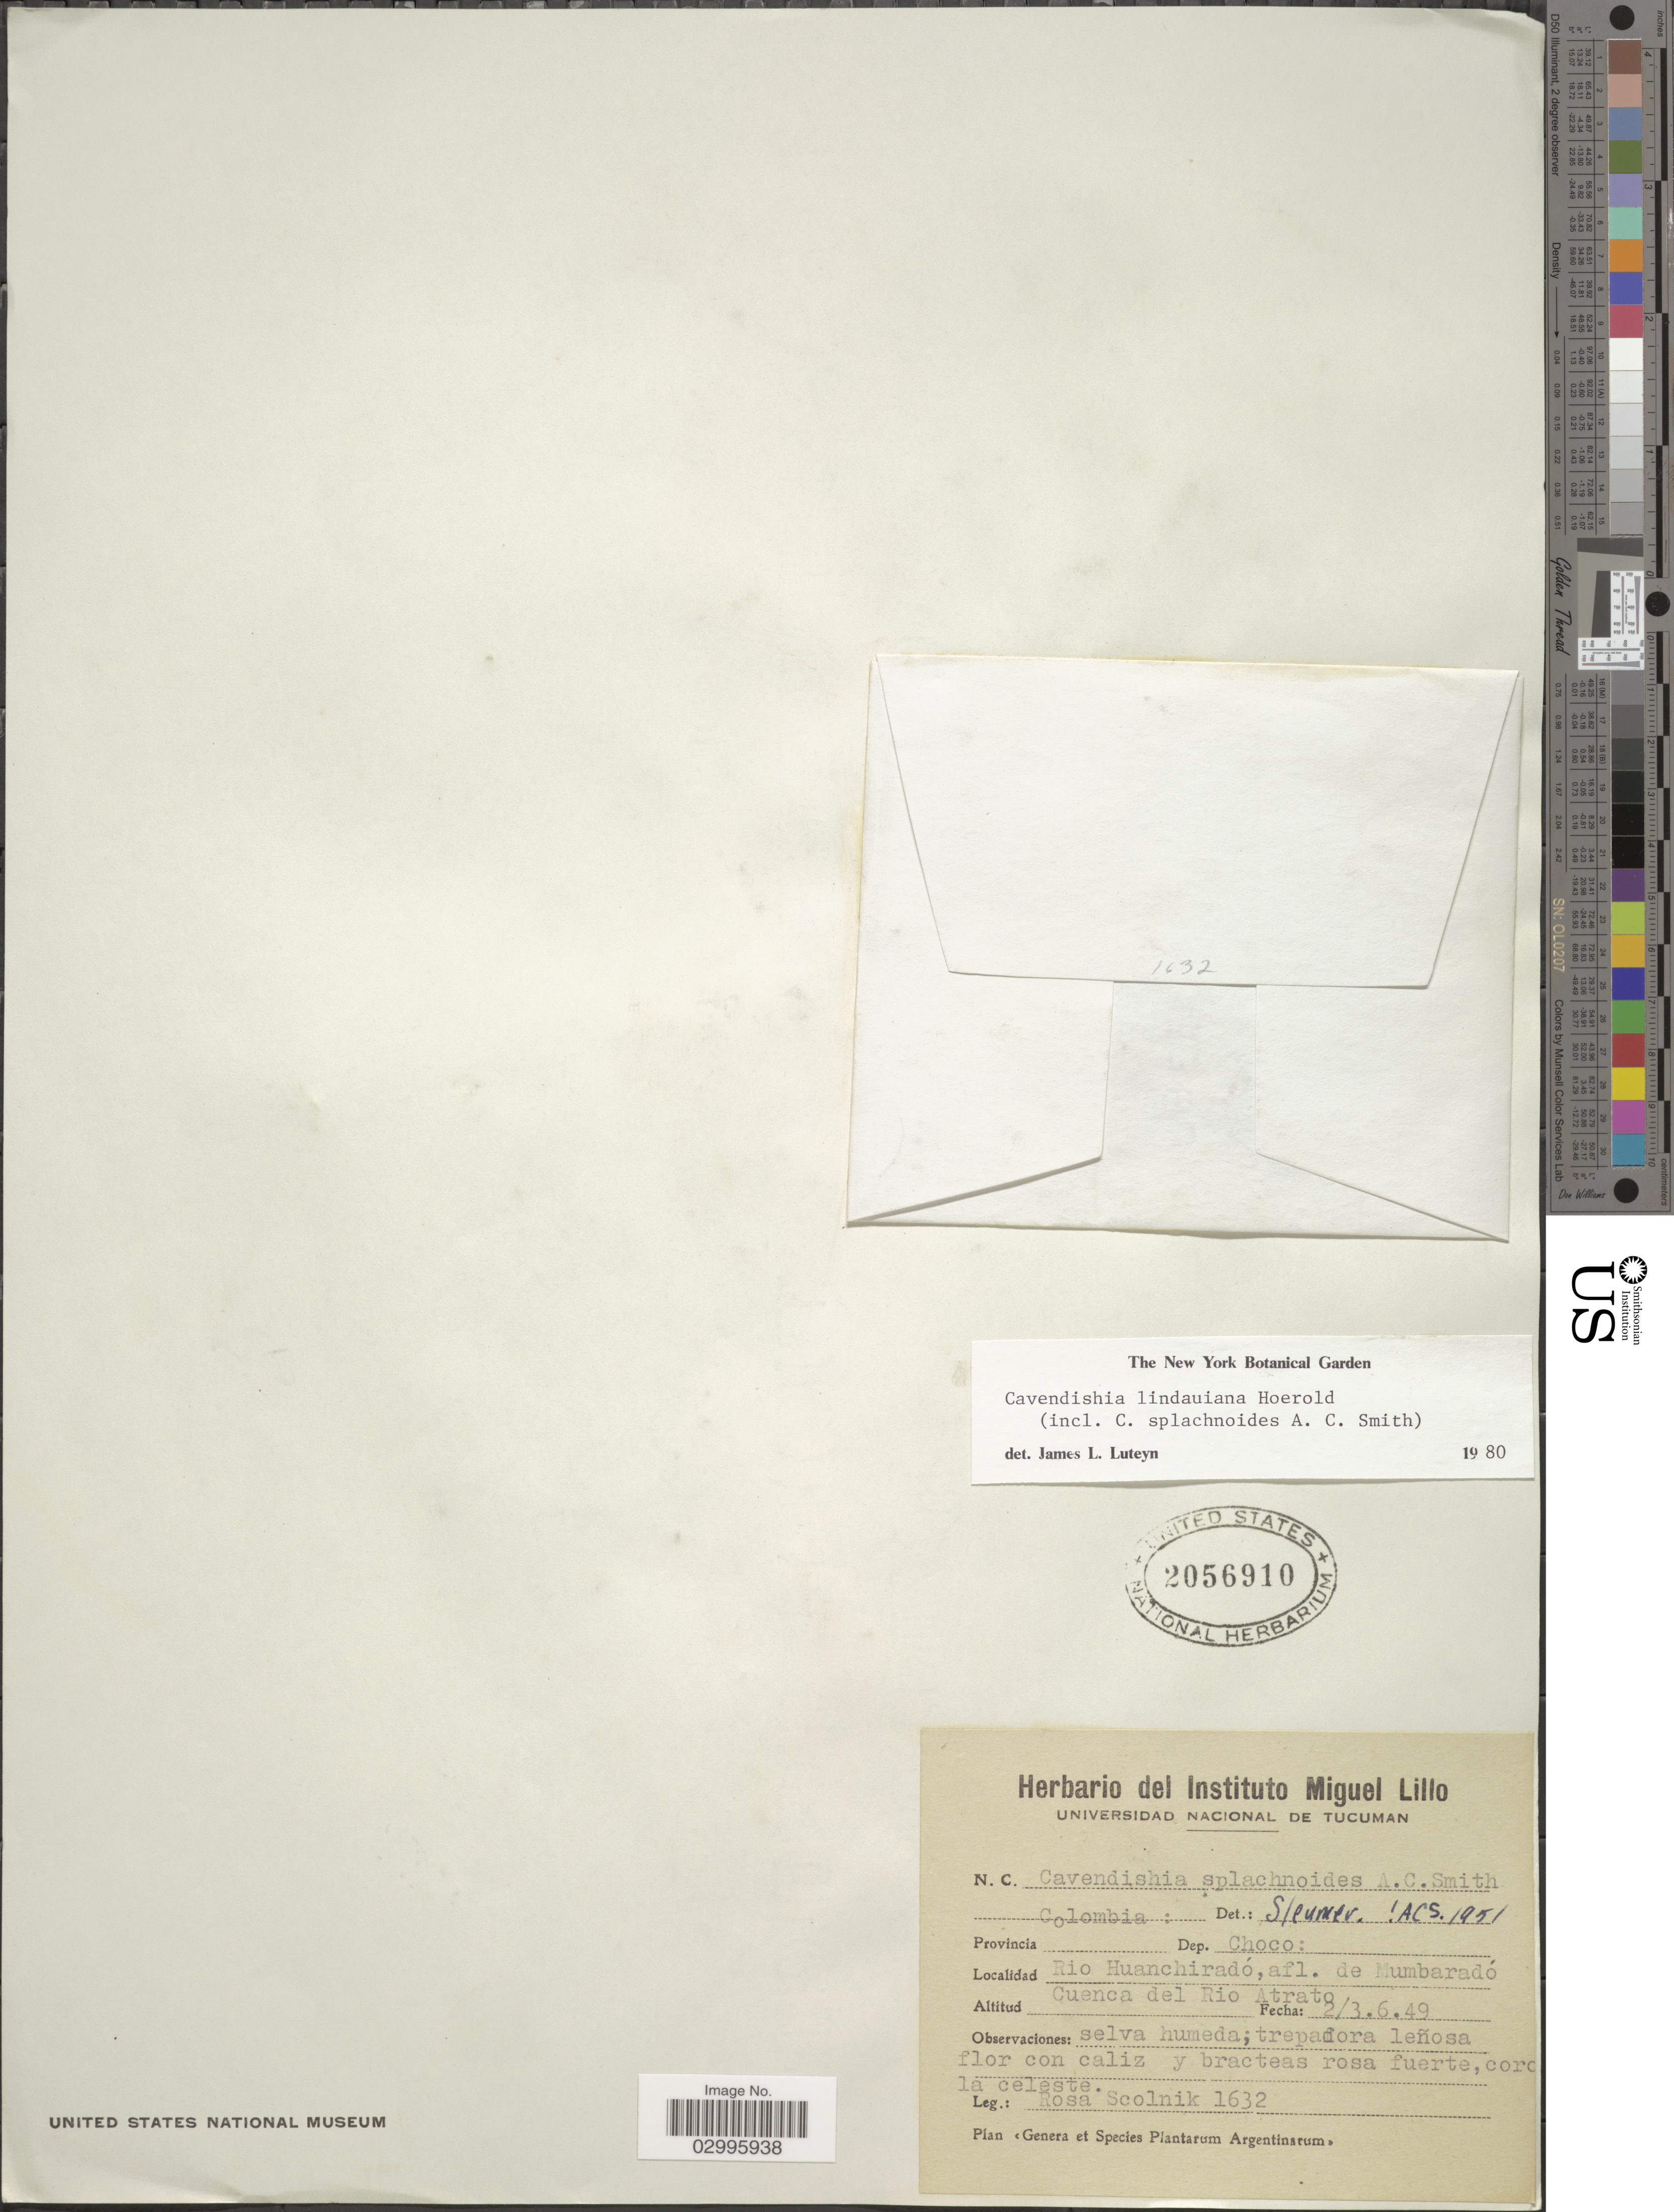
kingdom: Plantae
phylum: Tracheophyta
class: Magnoliopsida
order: Ericales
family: Ericaceae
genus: Cavendishia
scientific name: Cavendishia lindauiana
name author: Hoerold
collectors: R. Scolnik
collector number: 1632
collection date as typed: Transcribed d/m/y: 2/6/49 to 3/6/49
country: Colombia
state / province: Chocó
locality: Dep. Choco: Rio Huanchiradó, afl. de Mumbaradó. Cuenca del rio Atrato.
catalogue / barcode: US 2056910